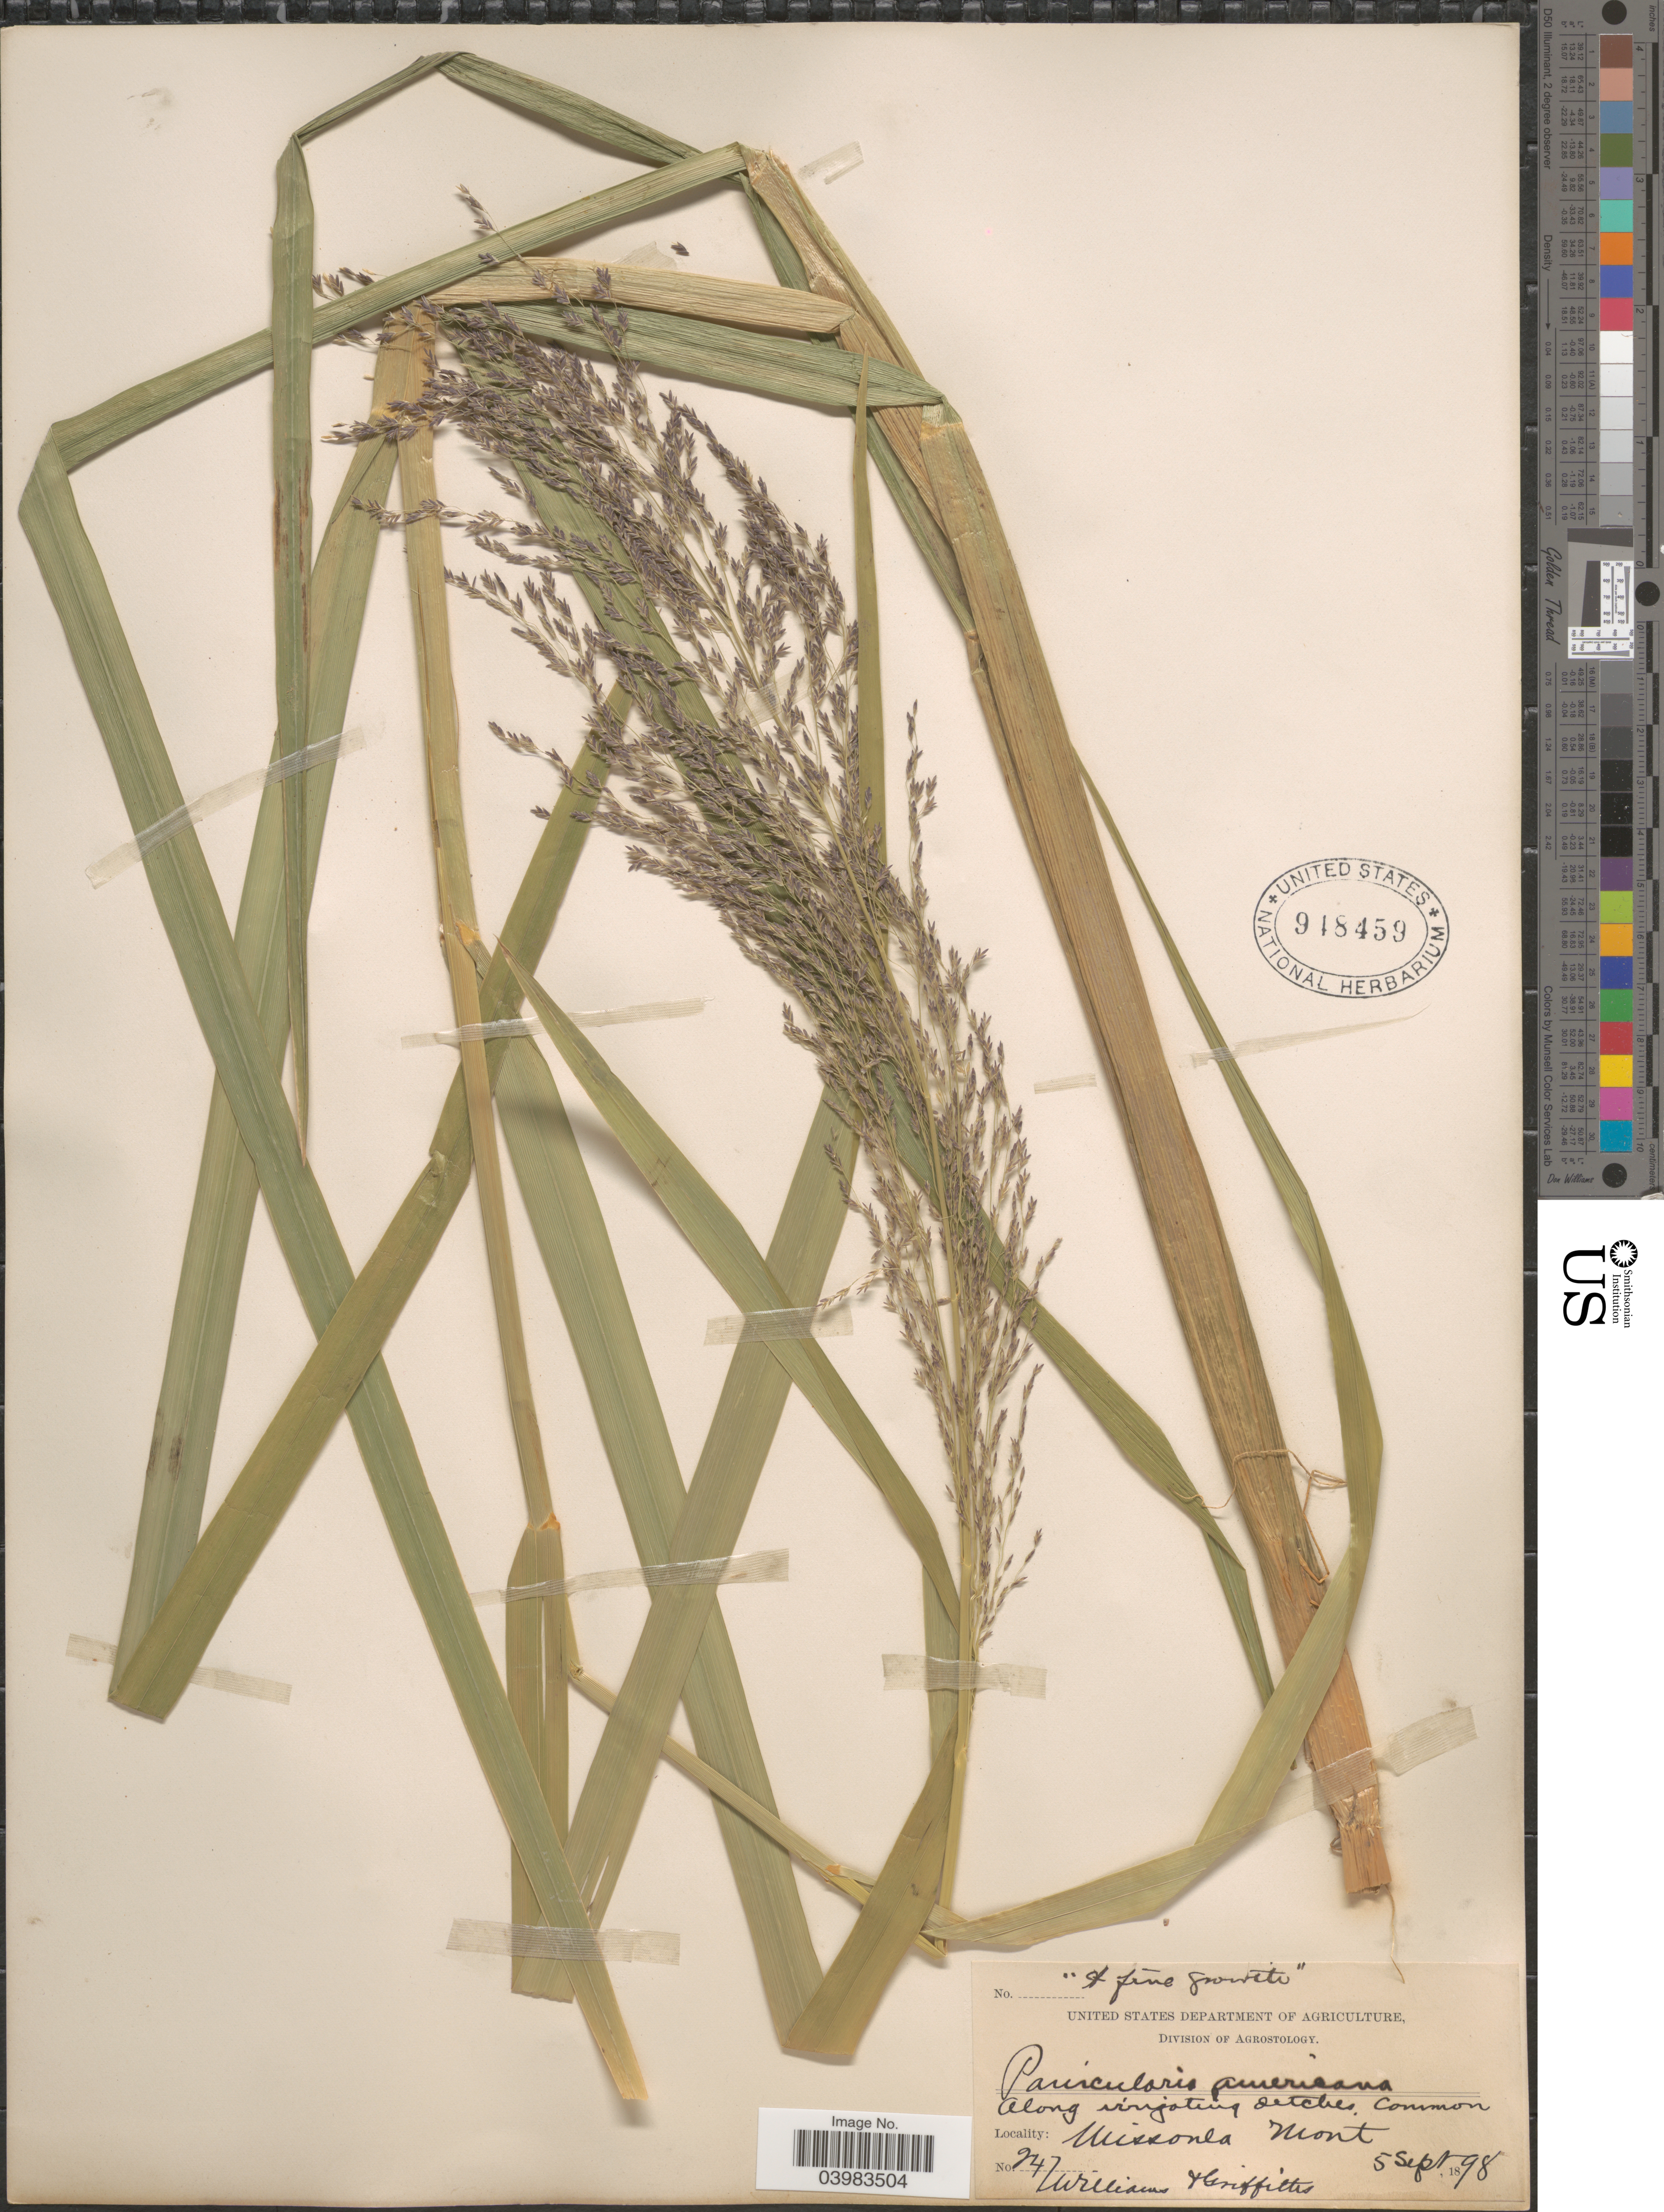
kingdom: Plantae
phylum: Tracheophyta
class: Liliopsida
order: Poales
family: Poaceae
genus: Glyceria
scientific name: Glyceria grandis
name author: S. Watson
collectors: -- Williams & -- Griffiths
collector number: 247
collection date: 1898-09-05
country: United States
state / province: Montana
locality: Along irrigation ditches. Missoula.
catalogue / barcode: US 948459